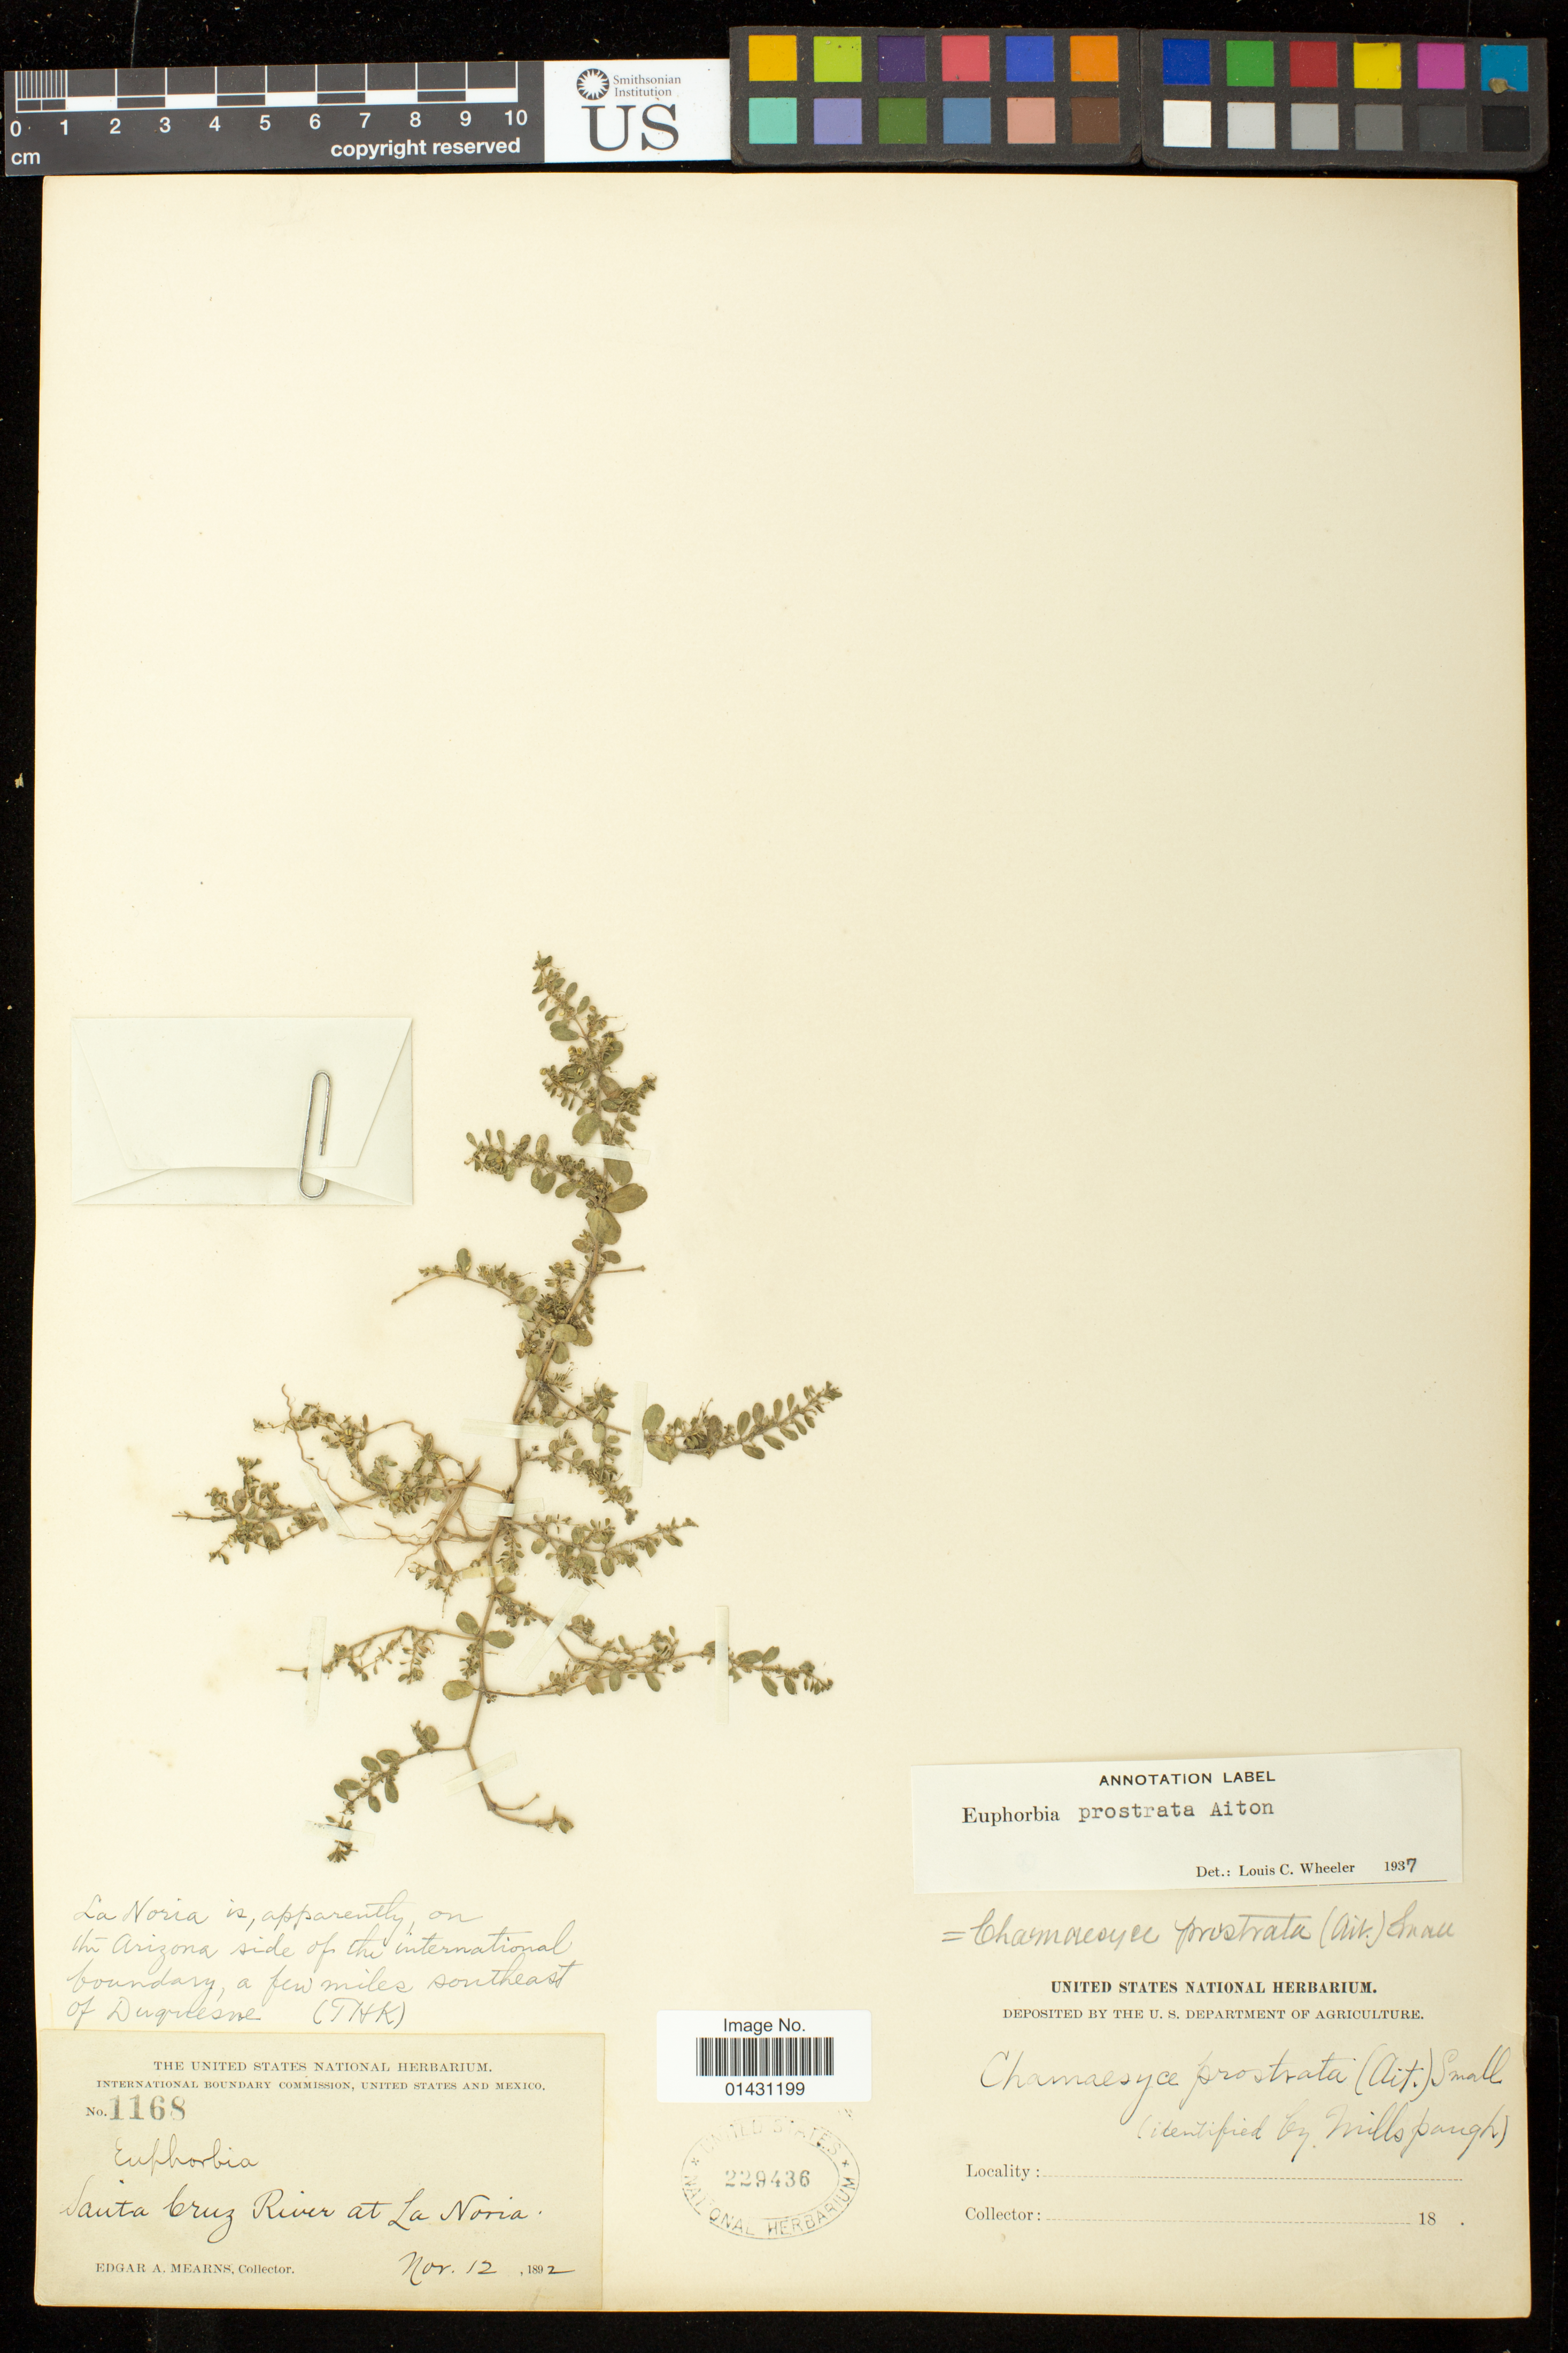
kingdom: Plantae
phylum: Tracheophyta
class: Magnoliopsida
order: Malpighiales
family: Euphorbiaceae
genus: Euphorbia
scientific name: Euphorbia prostrata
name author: Aiton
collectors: E. A. Mearns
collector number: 1168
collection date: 1892-11-12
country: Mexico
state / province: Sonora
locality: Santa Cruz River at La Noria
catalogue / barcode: US 229436